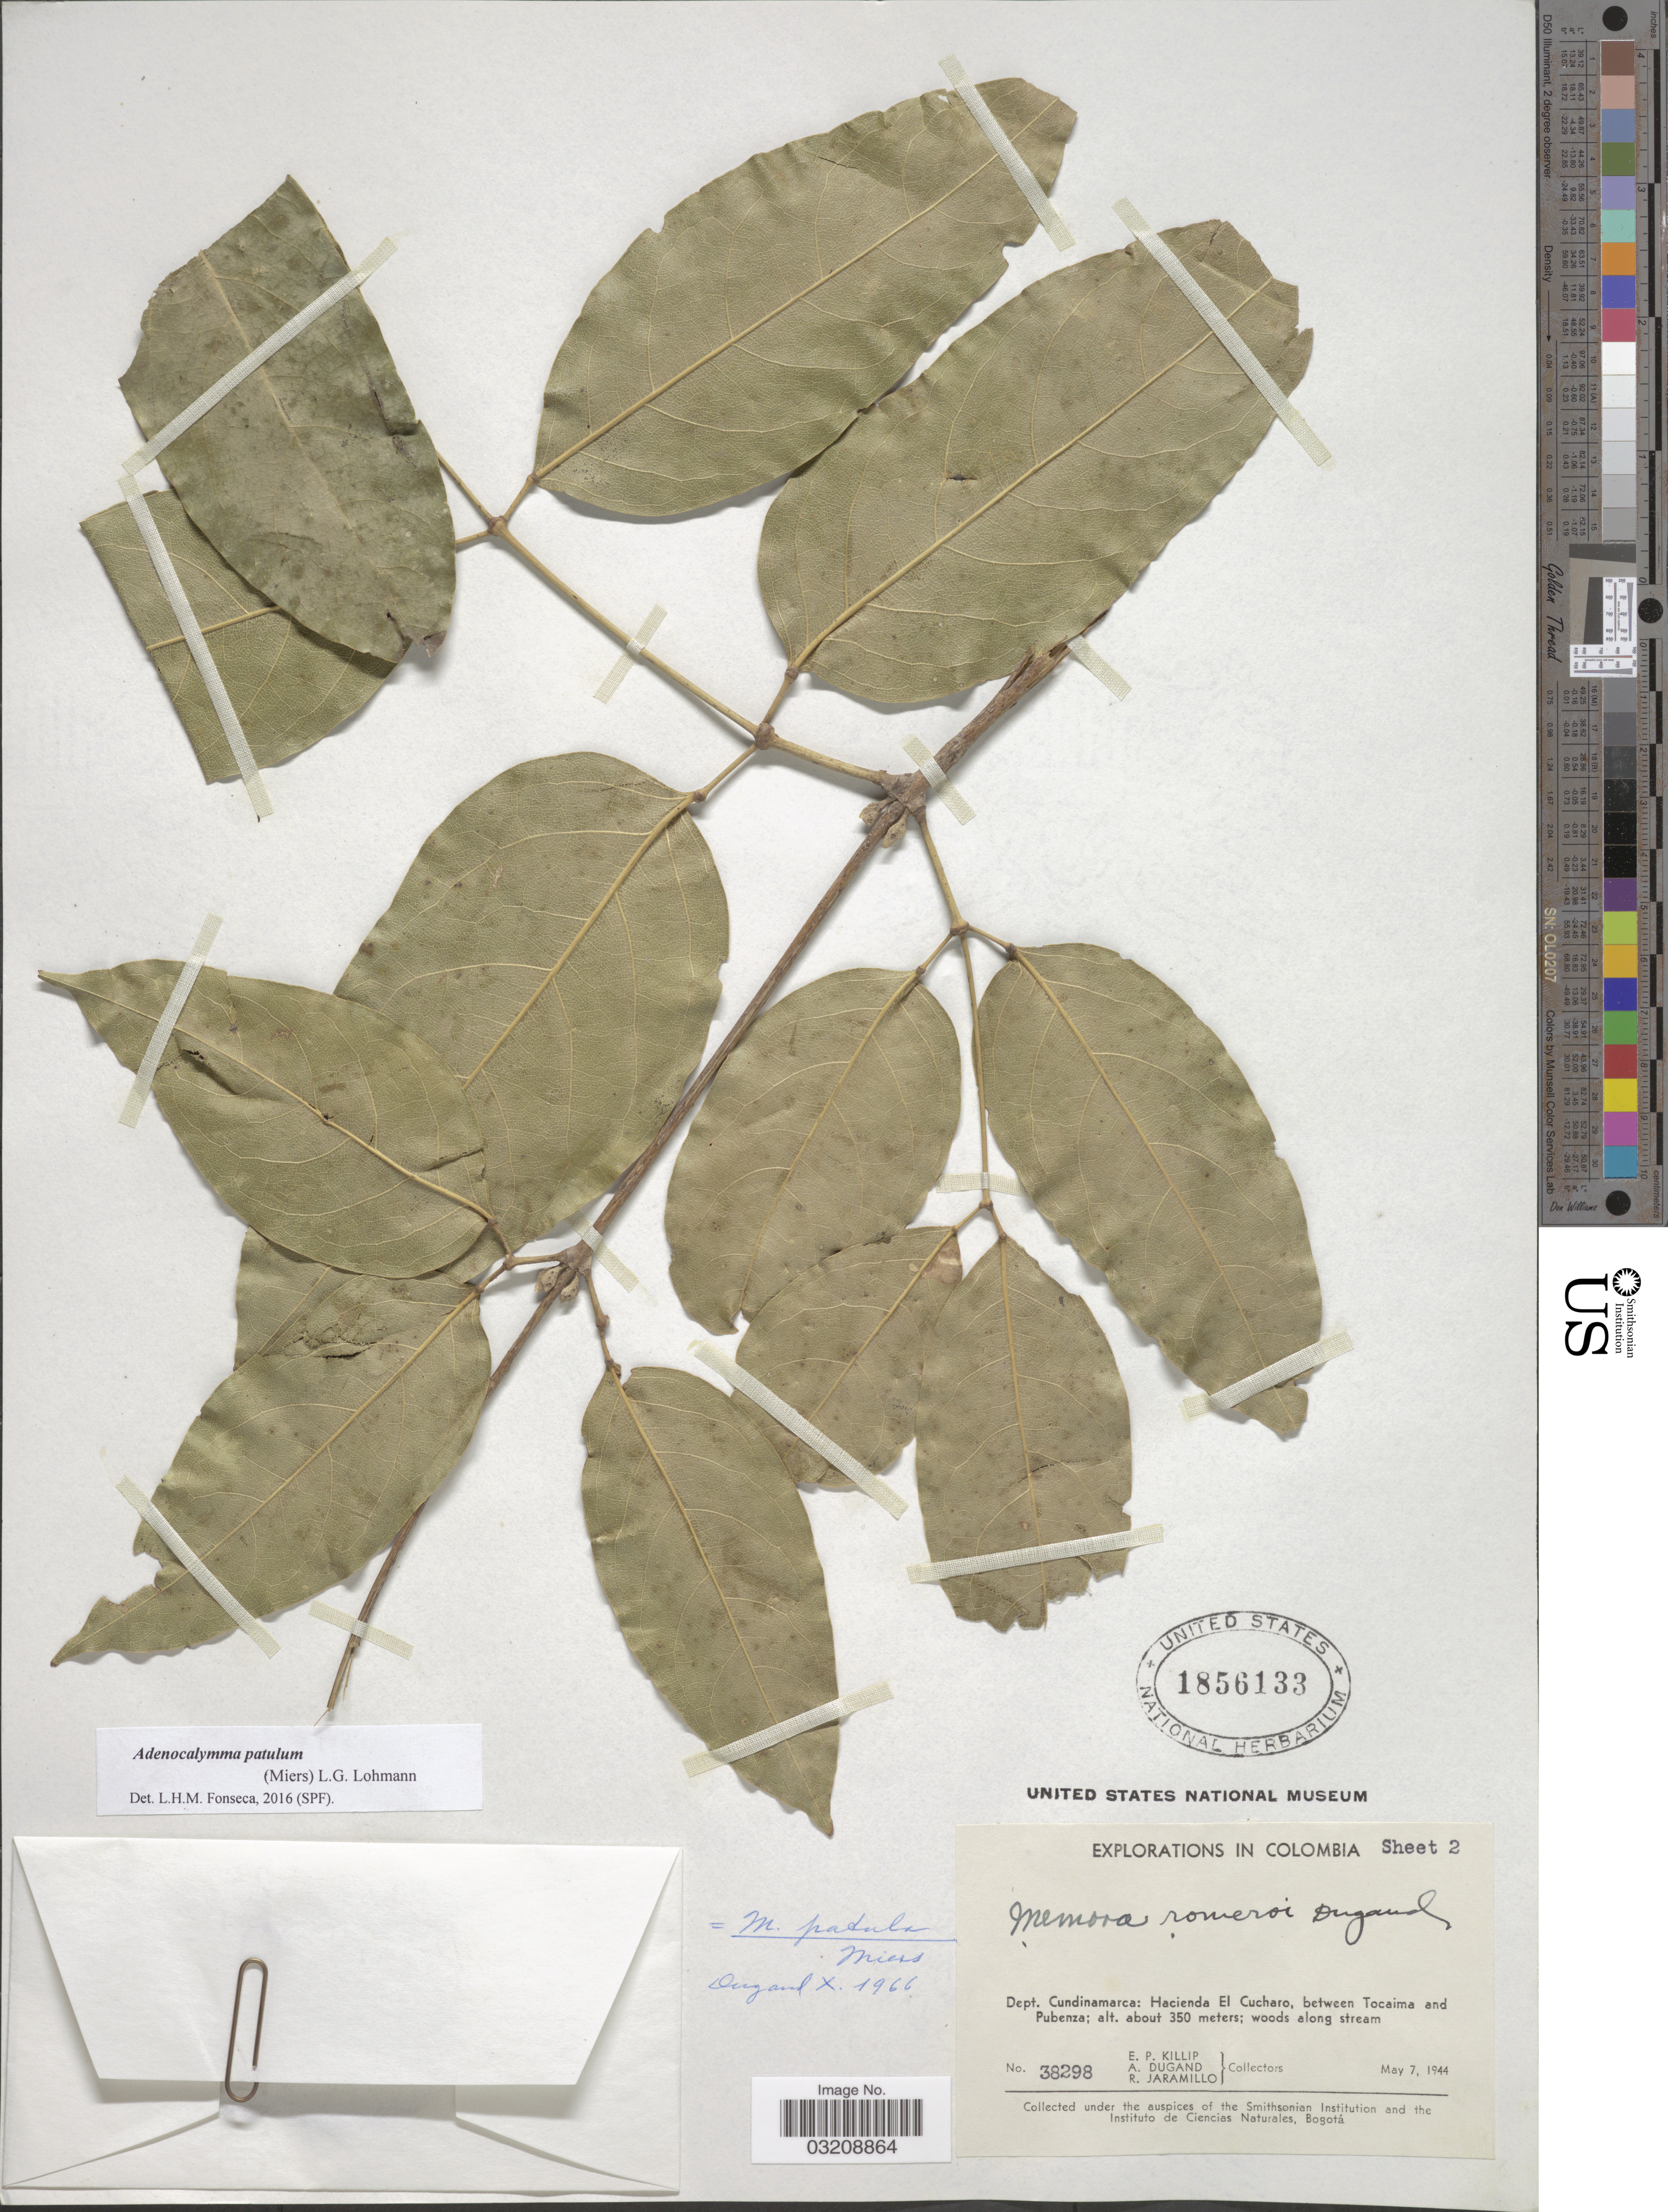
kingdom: Plantae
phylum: Tracheophyta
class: Magnoliopsida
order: Lamiales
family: Bignoniaceae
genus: Adenocalymma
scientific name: Adenocalymma patulum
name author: (Miers) L.G. Lohmann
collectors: E. P. Killip, A. Dugand & R. Jaramillo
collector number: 38298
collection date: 1944-05-07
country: Colombia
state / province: Cundinamarca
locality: Dept. Cundinamarca: Hacienda El Cucharo, between Tocaima and Pubenza.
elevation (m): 350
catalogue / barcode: US 1856133